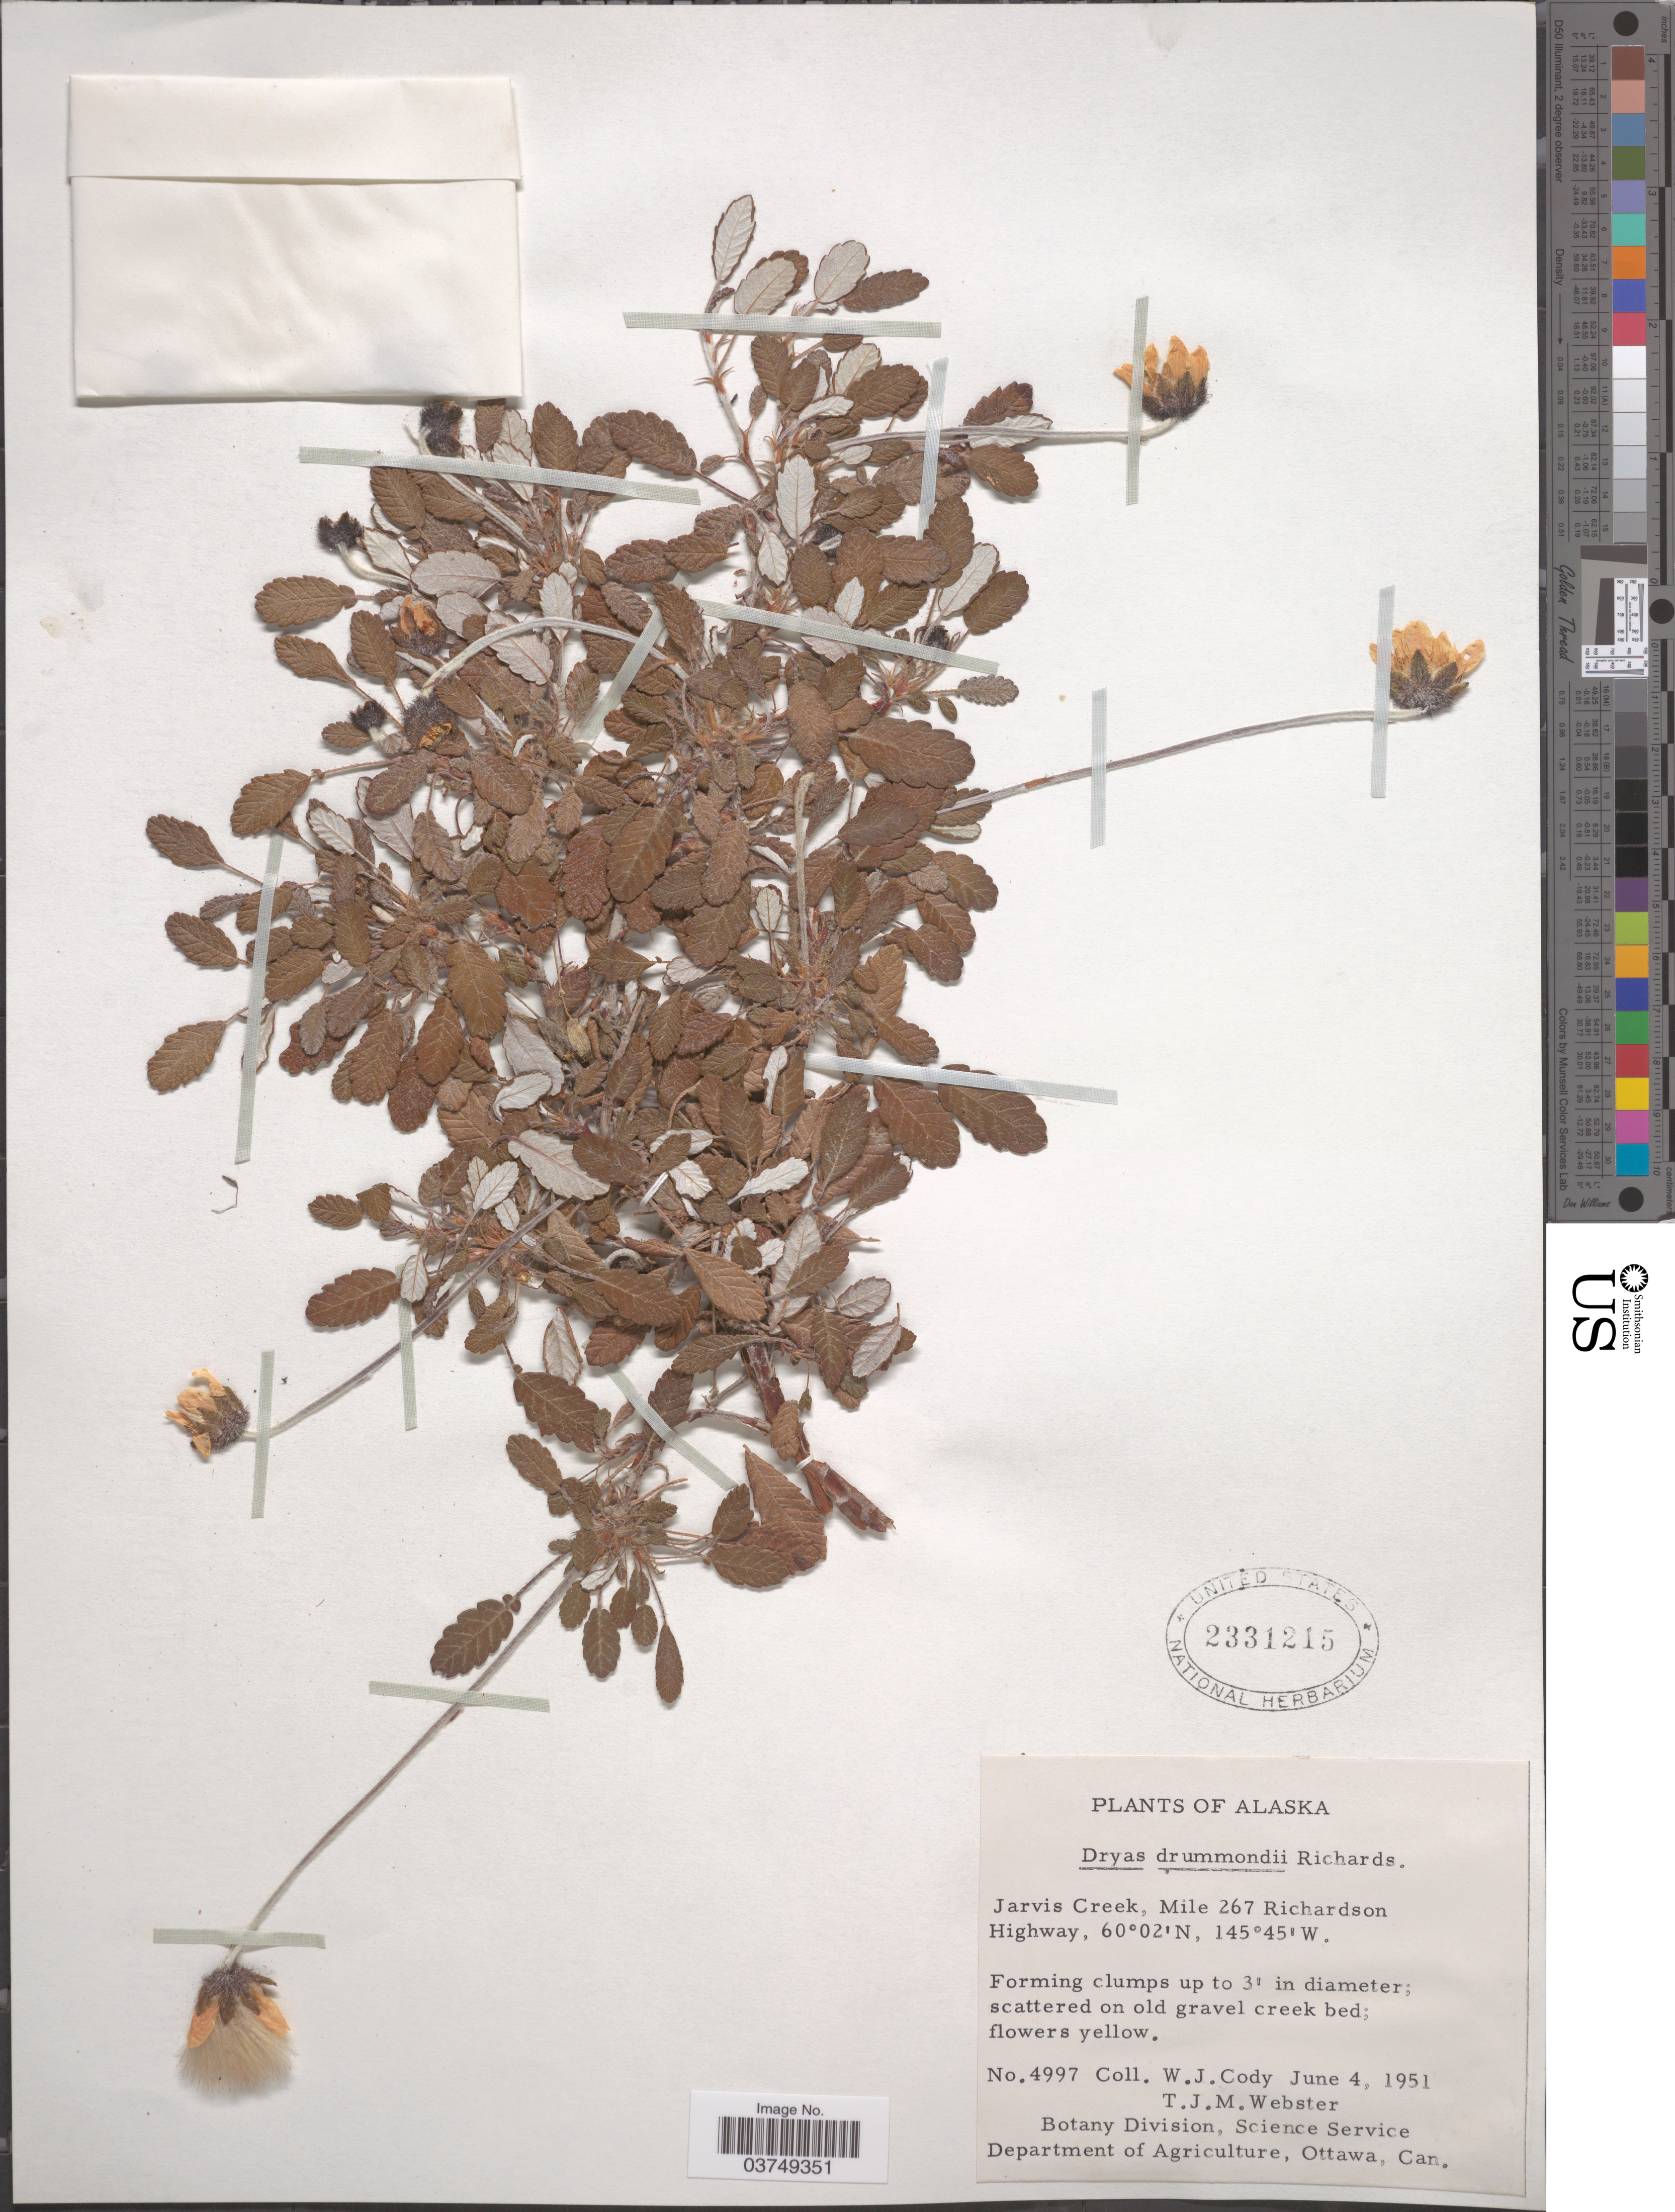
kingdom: Plantae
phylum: Tracheophyta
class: Magnoliopsida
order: Rosales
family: Rosaceae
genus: Dryas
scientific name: Dryas drummondii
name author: Hook. & Richardson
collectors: W. Cody & T. J. Webster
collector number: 4997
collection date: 1951-06-04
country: United States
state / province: Alaska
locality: Jarvis Creek, Mile 267 Richardson Highway.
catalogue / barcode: US 2331215